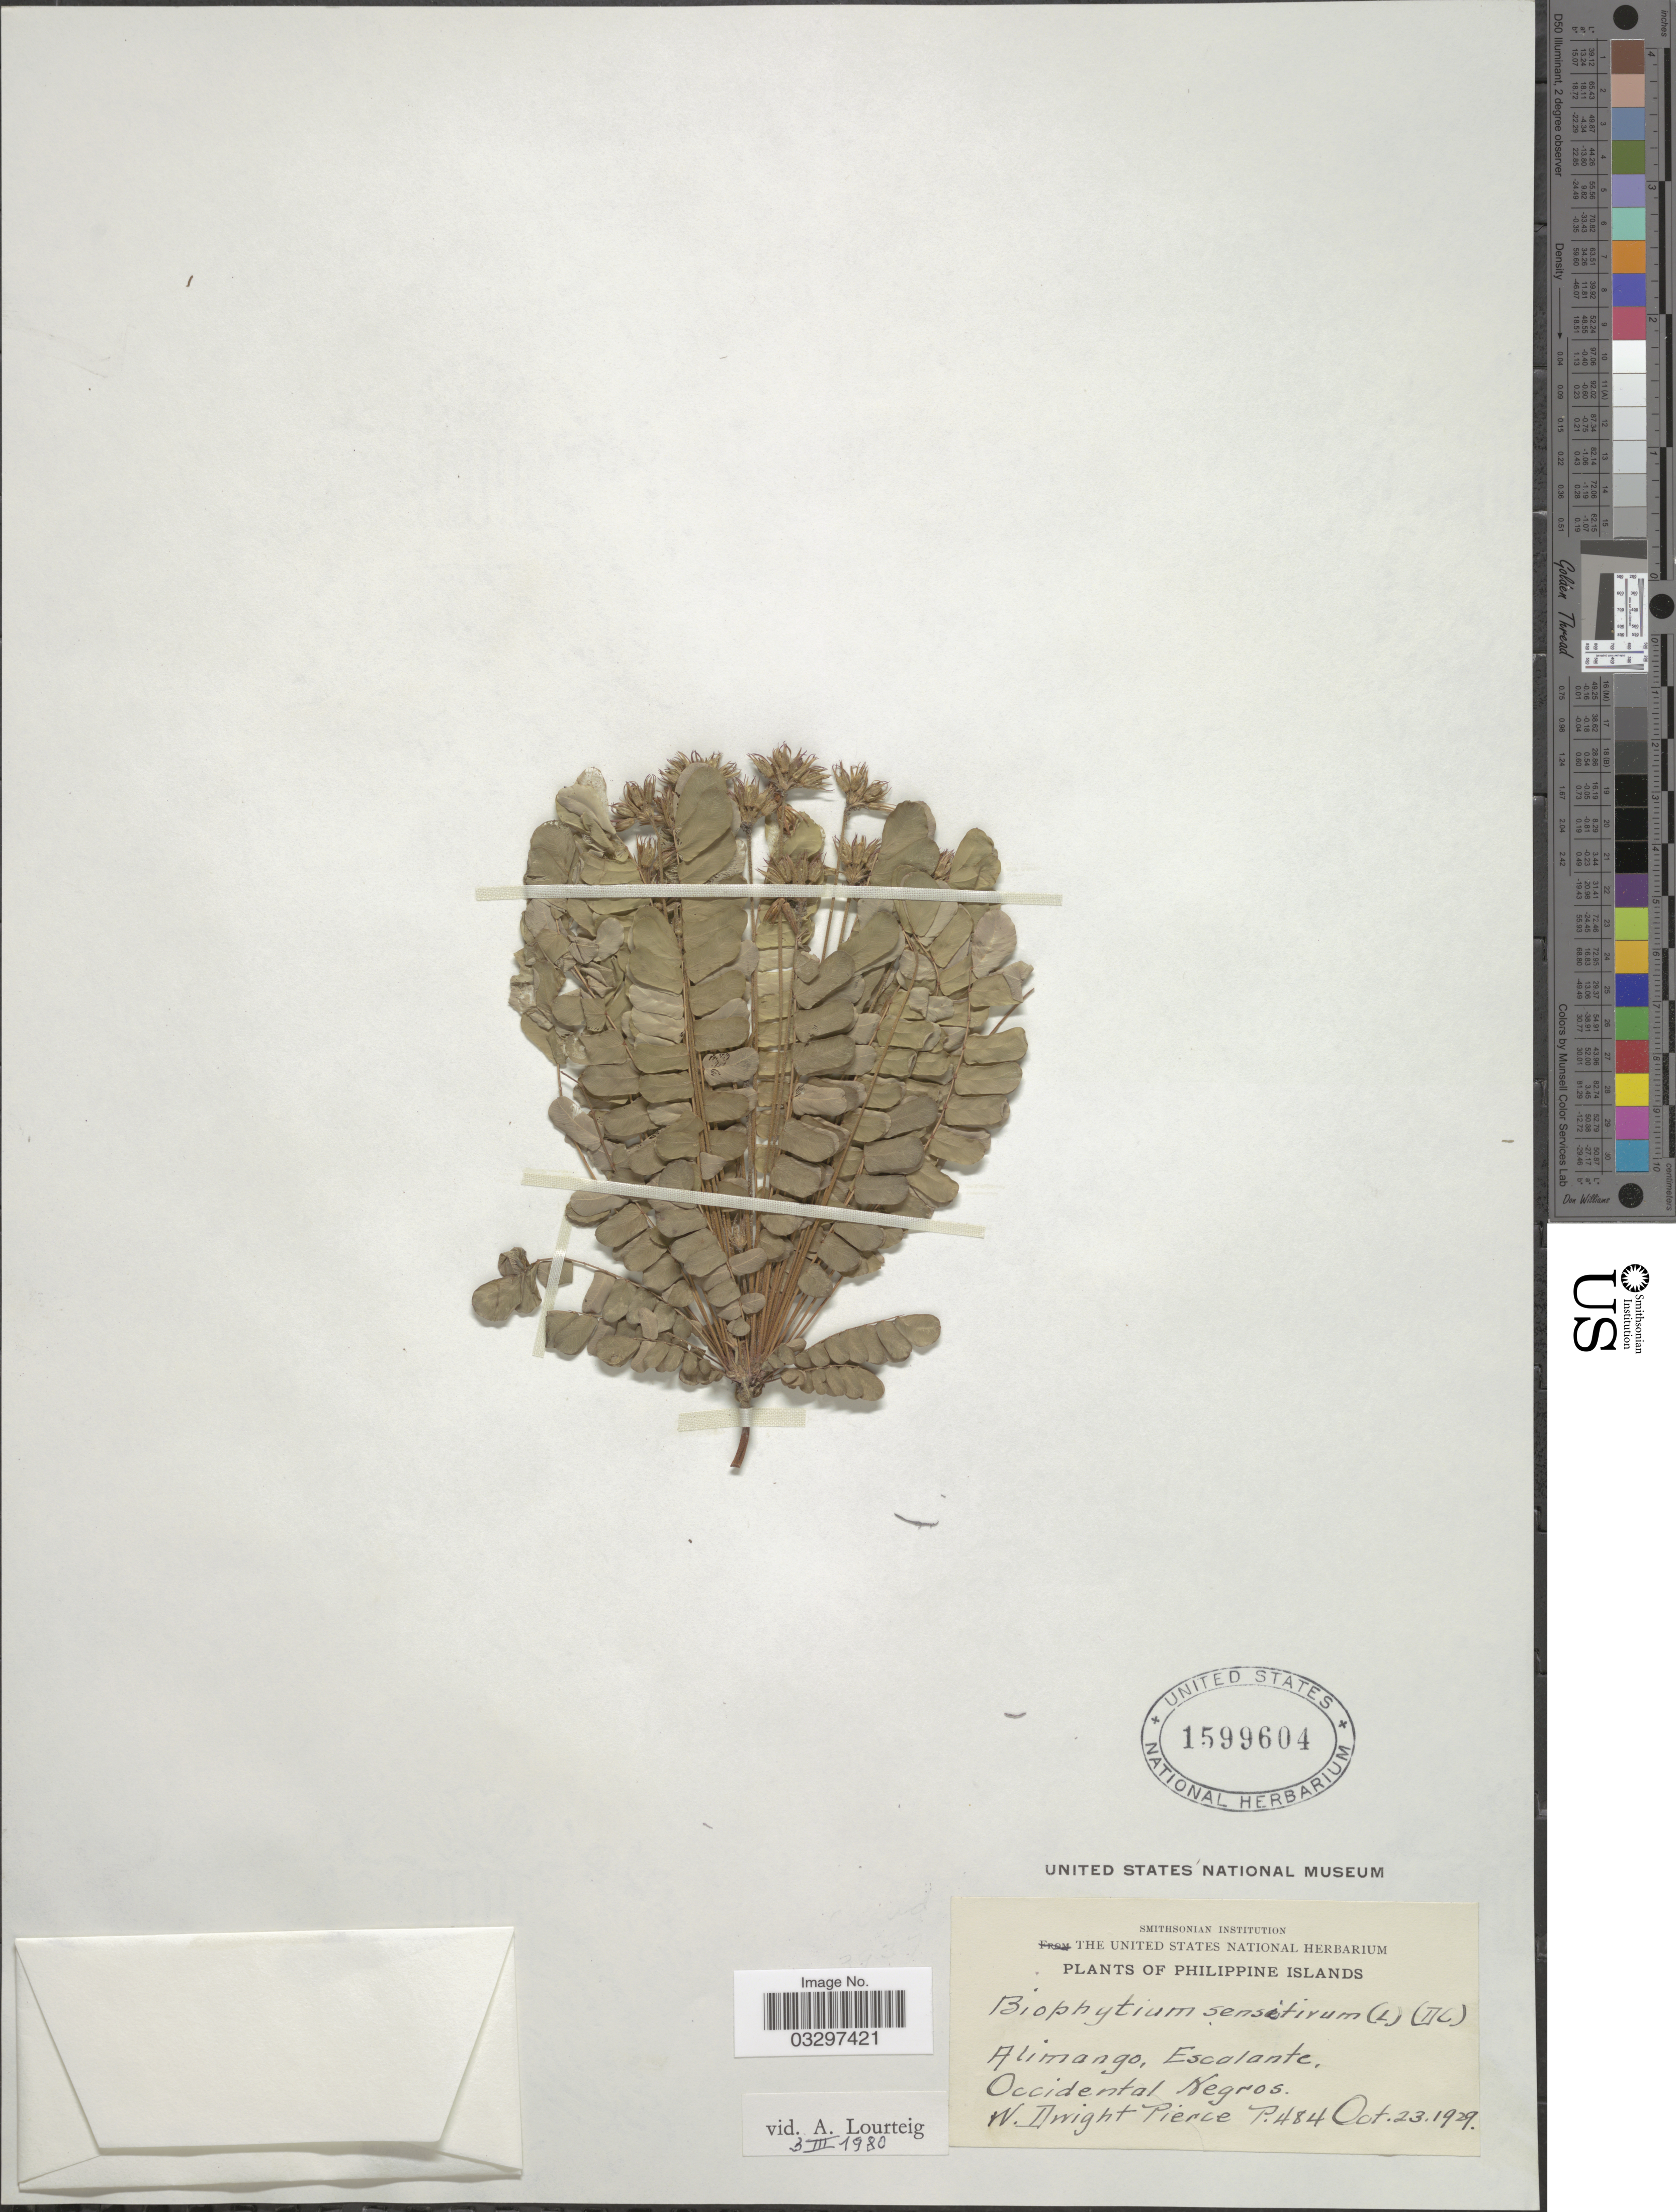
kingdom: Plantae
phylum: Tracheophyta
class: Magnoliopsida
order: Oxalidales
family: Oxalidaceae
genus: Biophytum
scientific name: Biophytum sensitivum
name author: (L.) DC.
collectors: W. Pierce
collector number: P.484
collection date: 1929-10-23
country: Philippines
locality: Alimango, Escalante, Occidental Negros.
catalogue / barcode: US 1599604